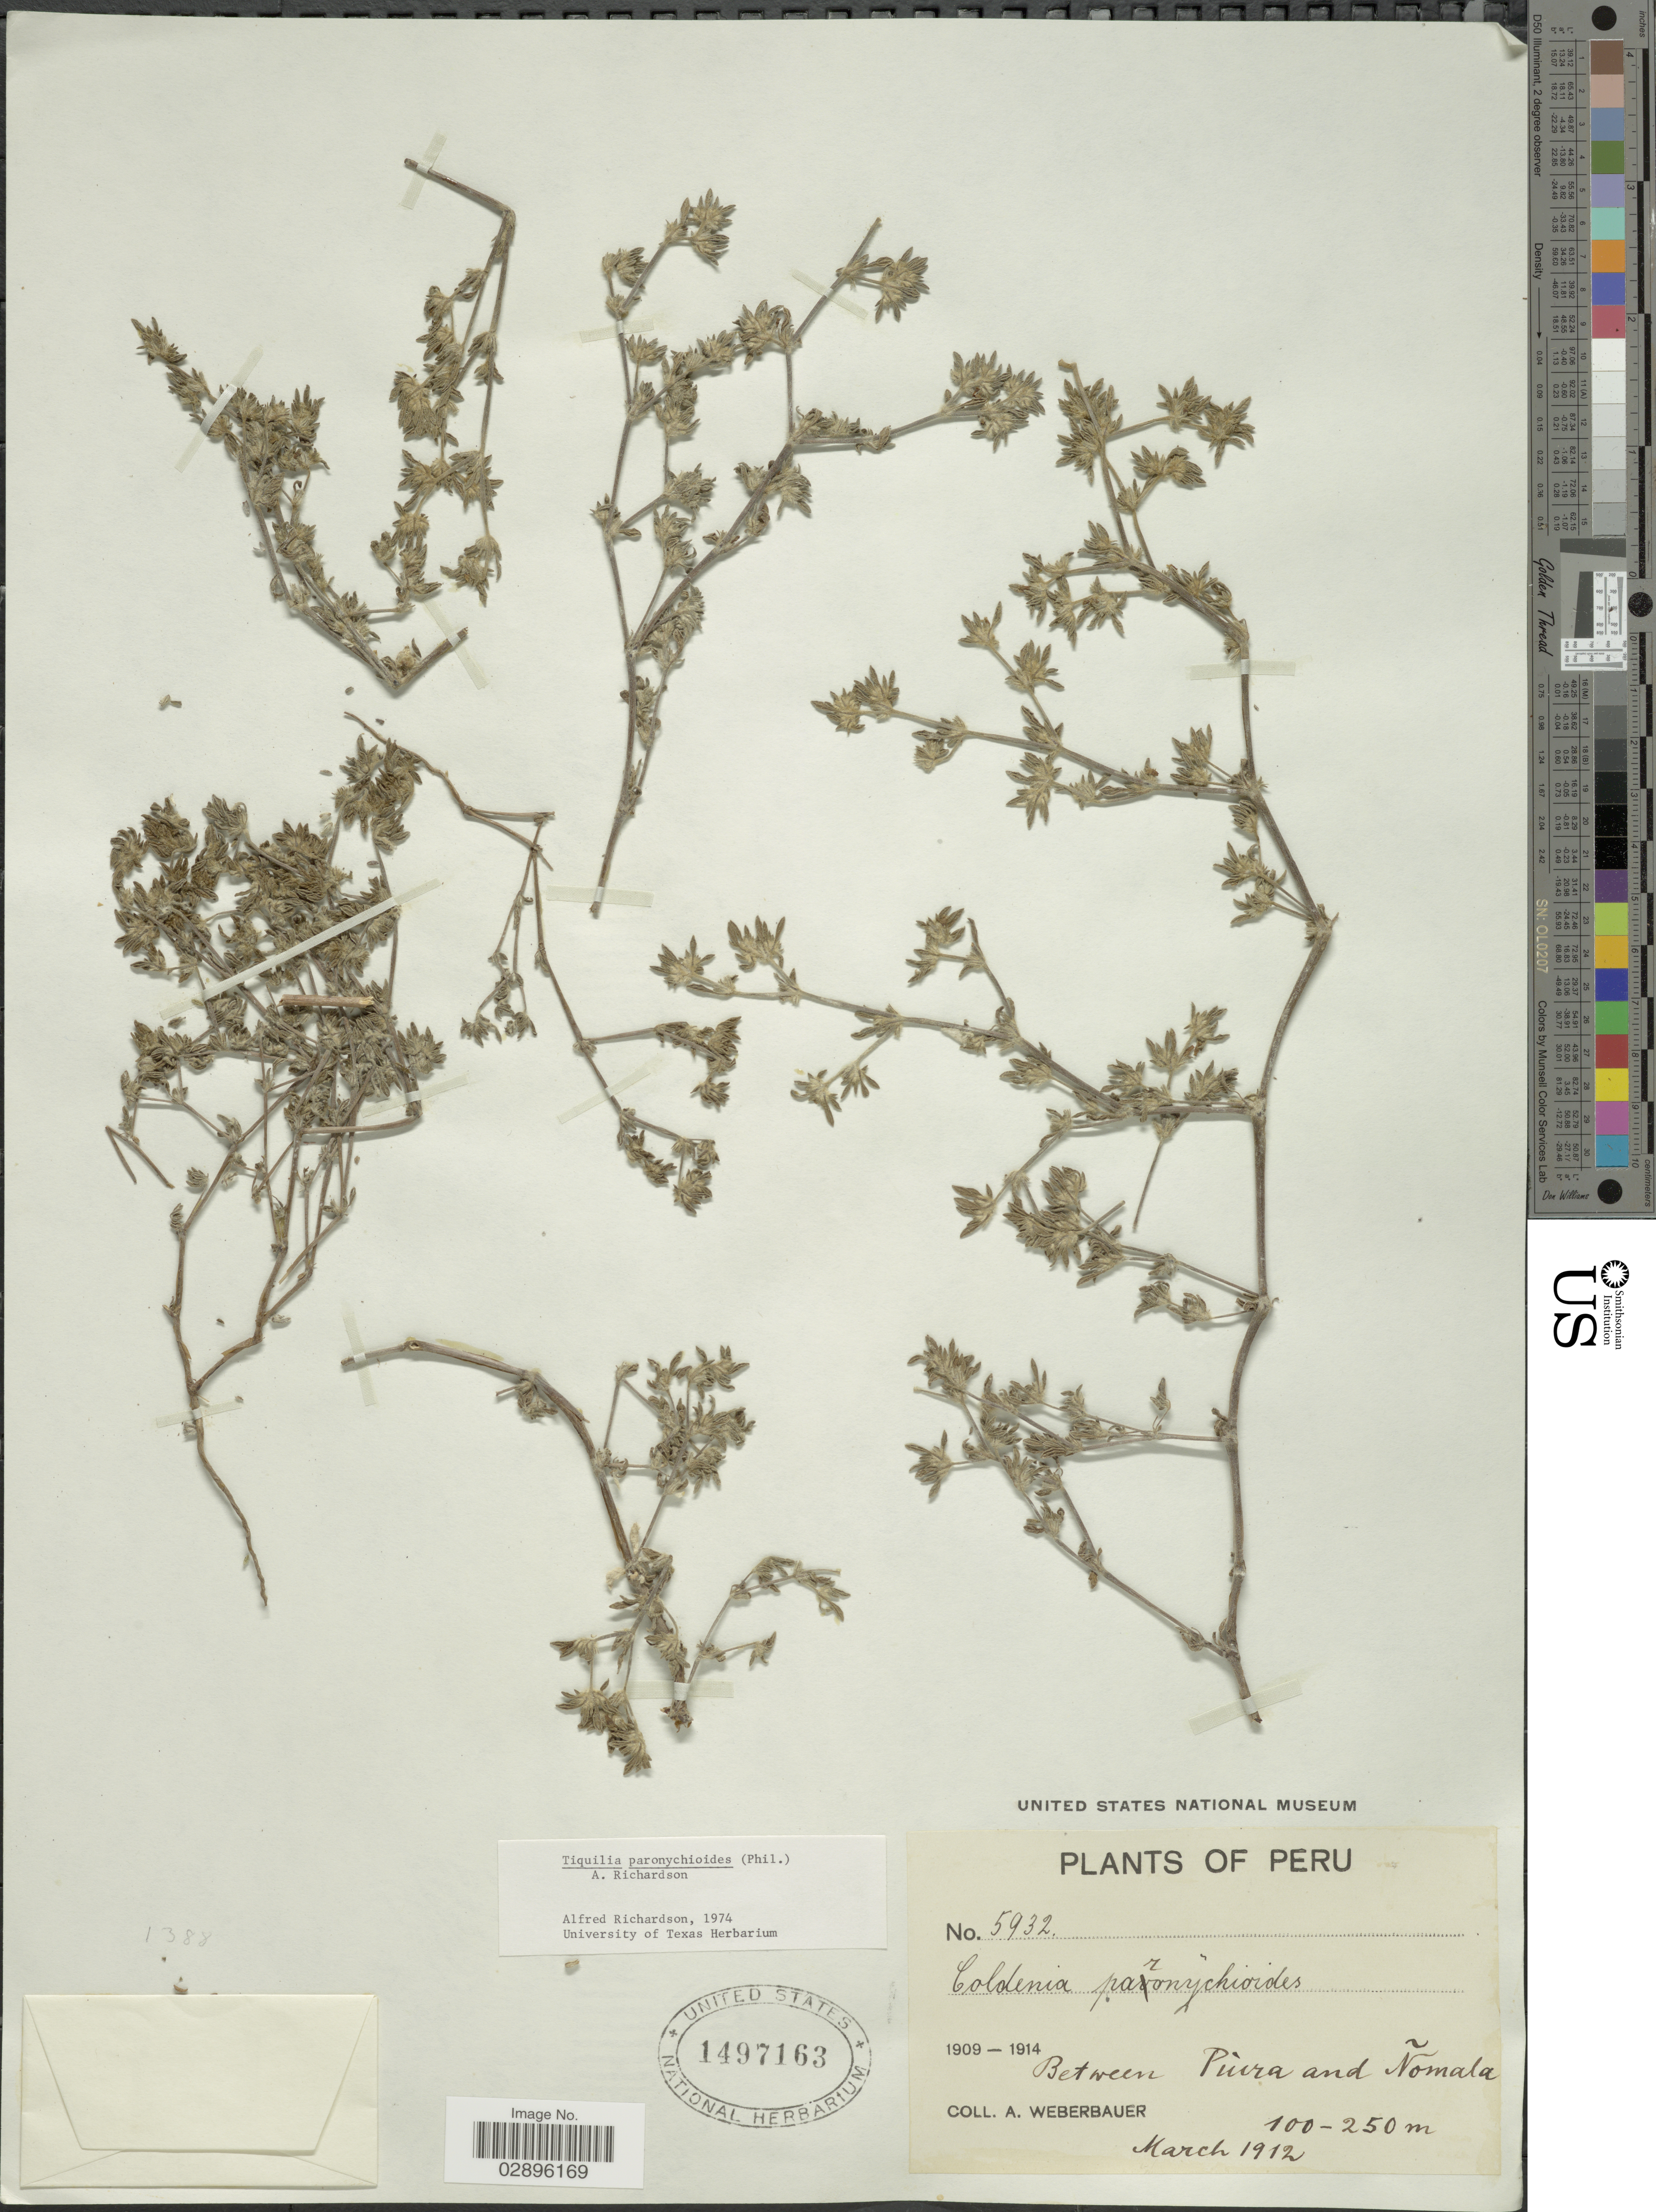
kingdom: Plantae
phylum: Tracheophyta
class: Magnoliopsida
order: Boraginales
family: Ehretiaceae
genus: Tiquilia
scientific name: Tiquilia paronychioides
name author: (Phil.) A.T. Richardson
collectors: A. Weberbauer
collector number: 5932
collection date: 1912-03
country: Peru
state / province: Piura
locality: Between Piura and Ñomala.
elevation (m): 100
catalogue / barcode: US 1497163